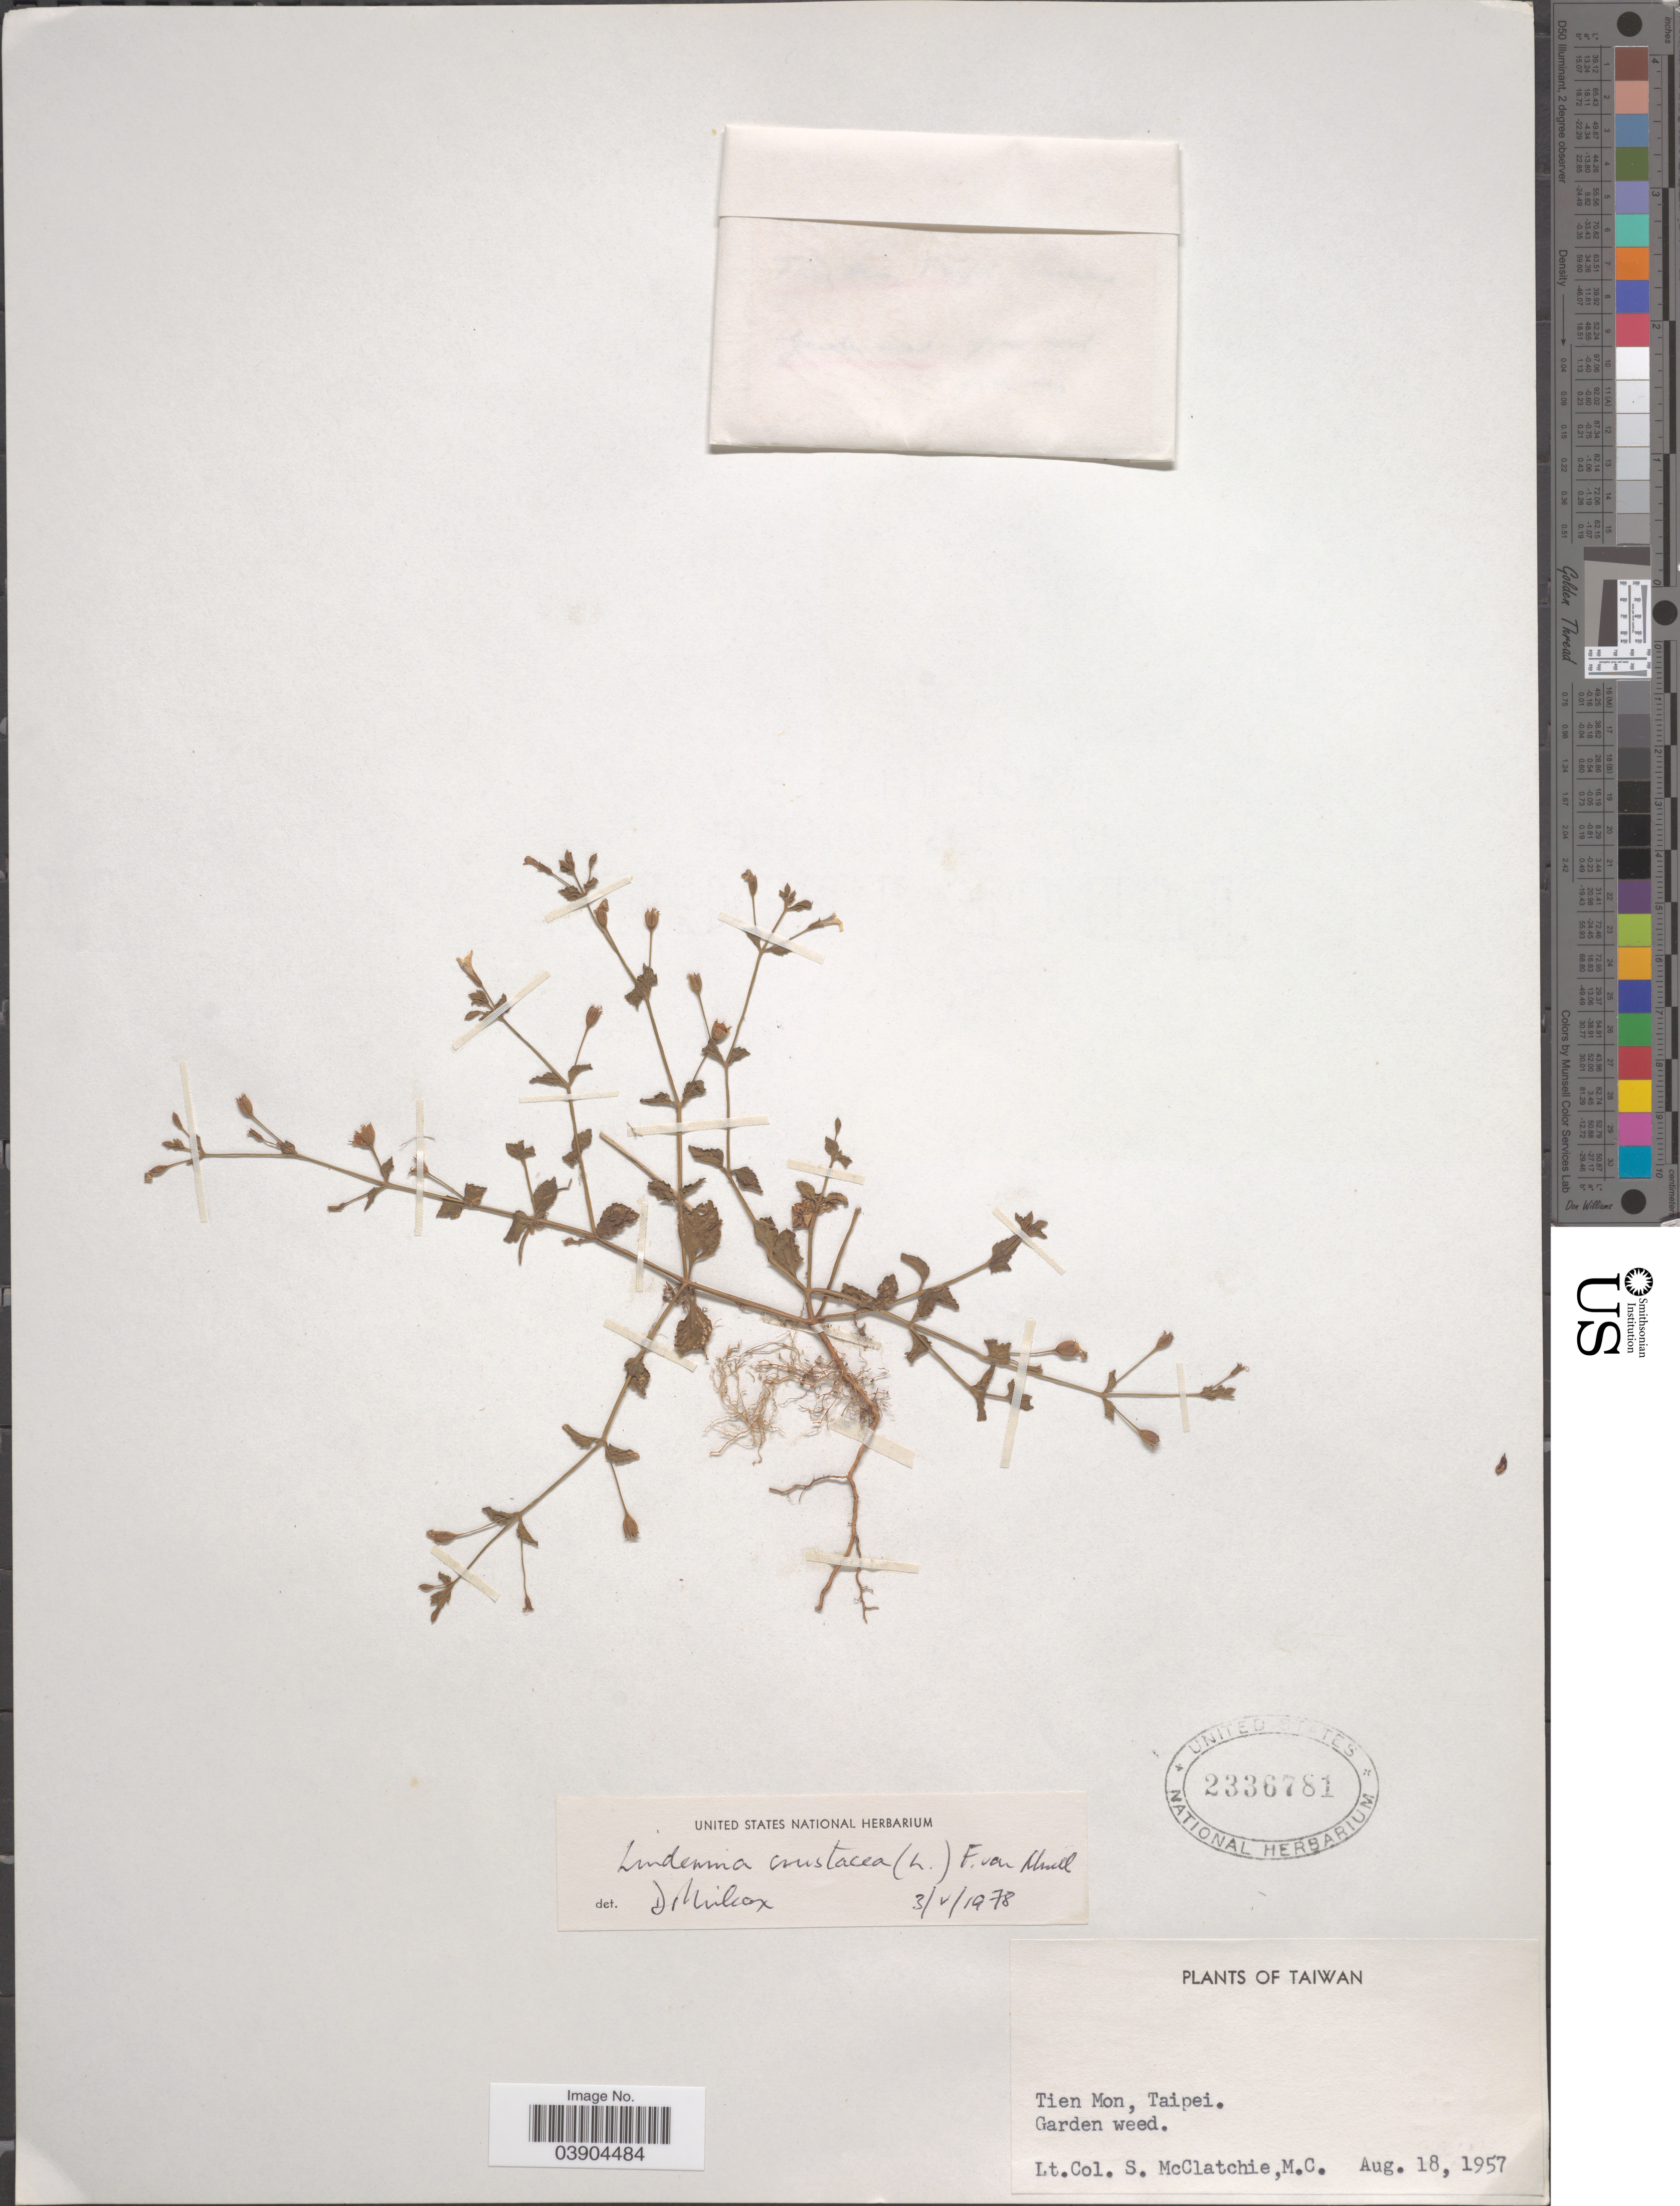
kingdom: Plantae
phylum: Tracheophyta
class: Magnoliopsida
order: Lamiales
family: Linderniaceae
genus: Lindernia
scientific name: Lindernia crustacea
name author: (L.) F. Muell.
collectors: S. McClatchie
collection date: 1957-08-18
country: Taiwan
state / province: Taipei City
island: Taiwan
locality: Tien Mon, Taipei.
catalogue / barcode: US 2336781